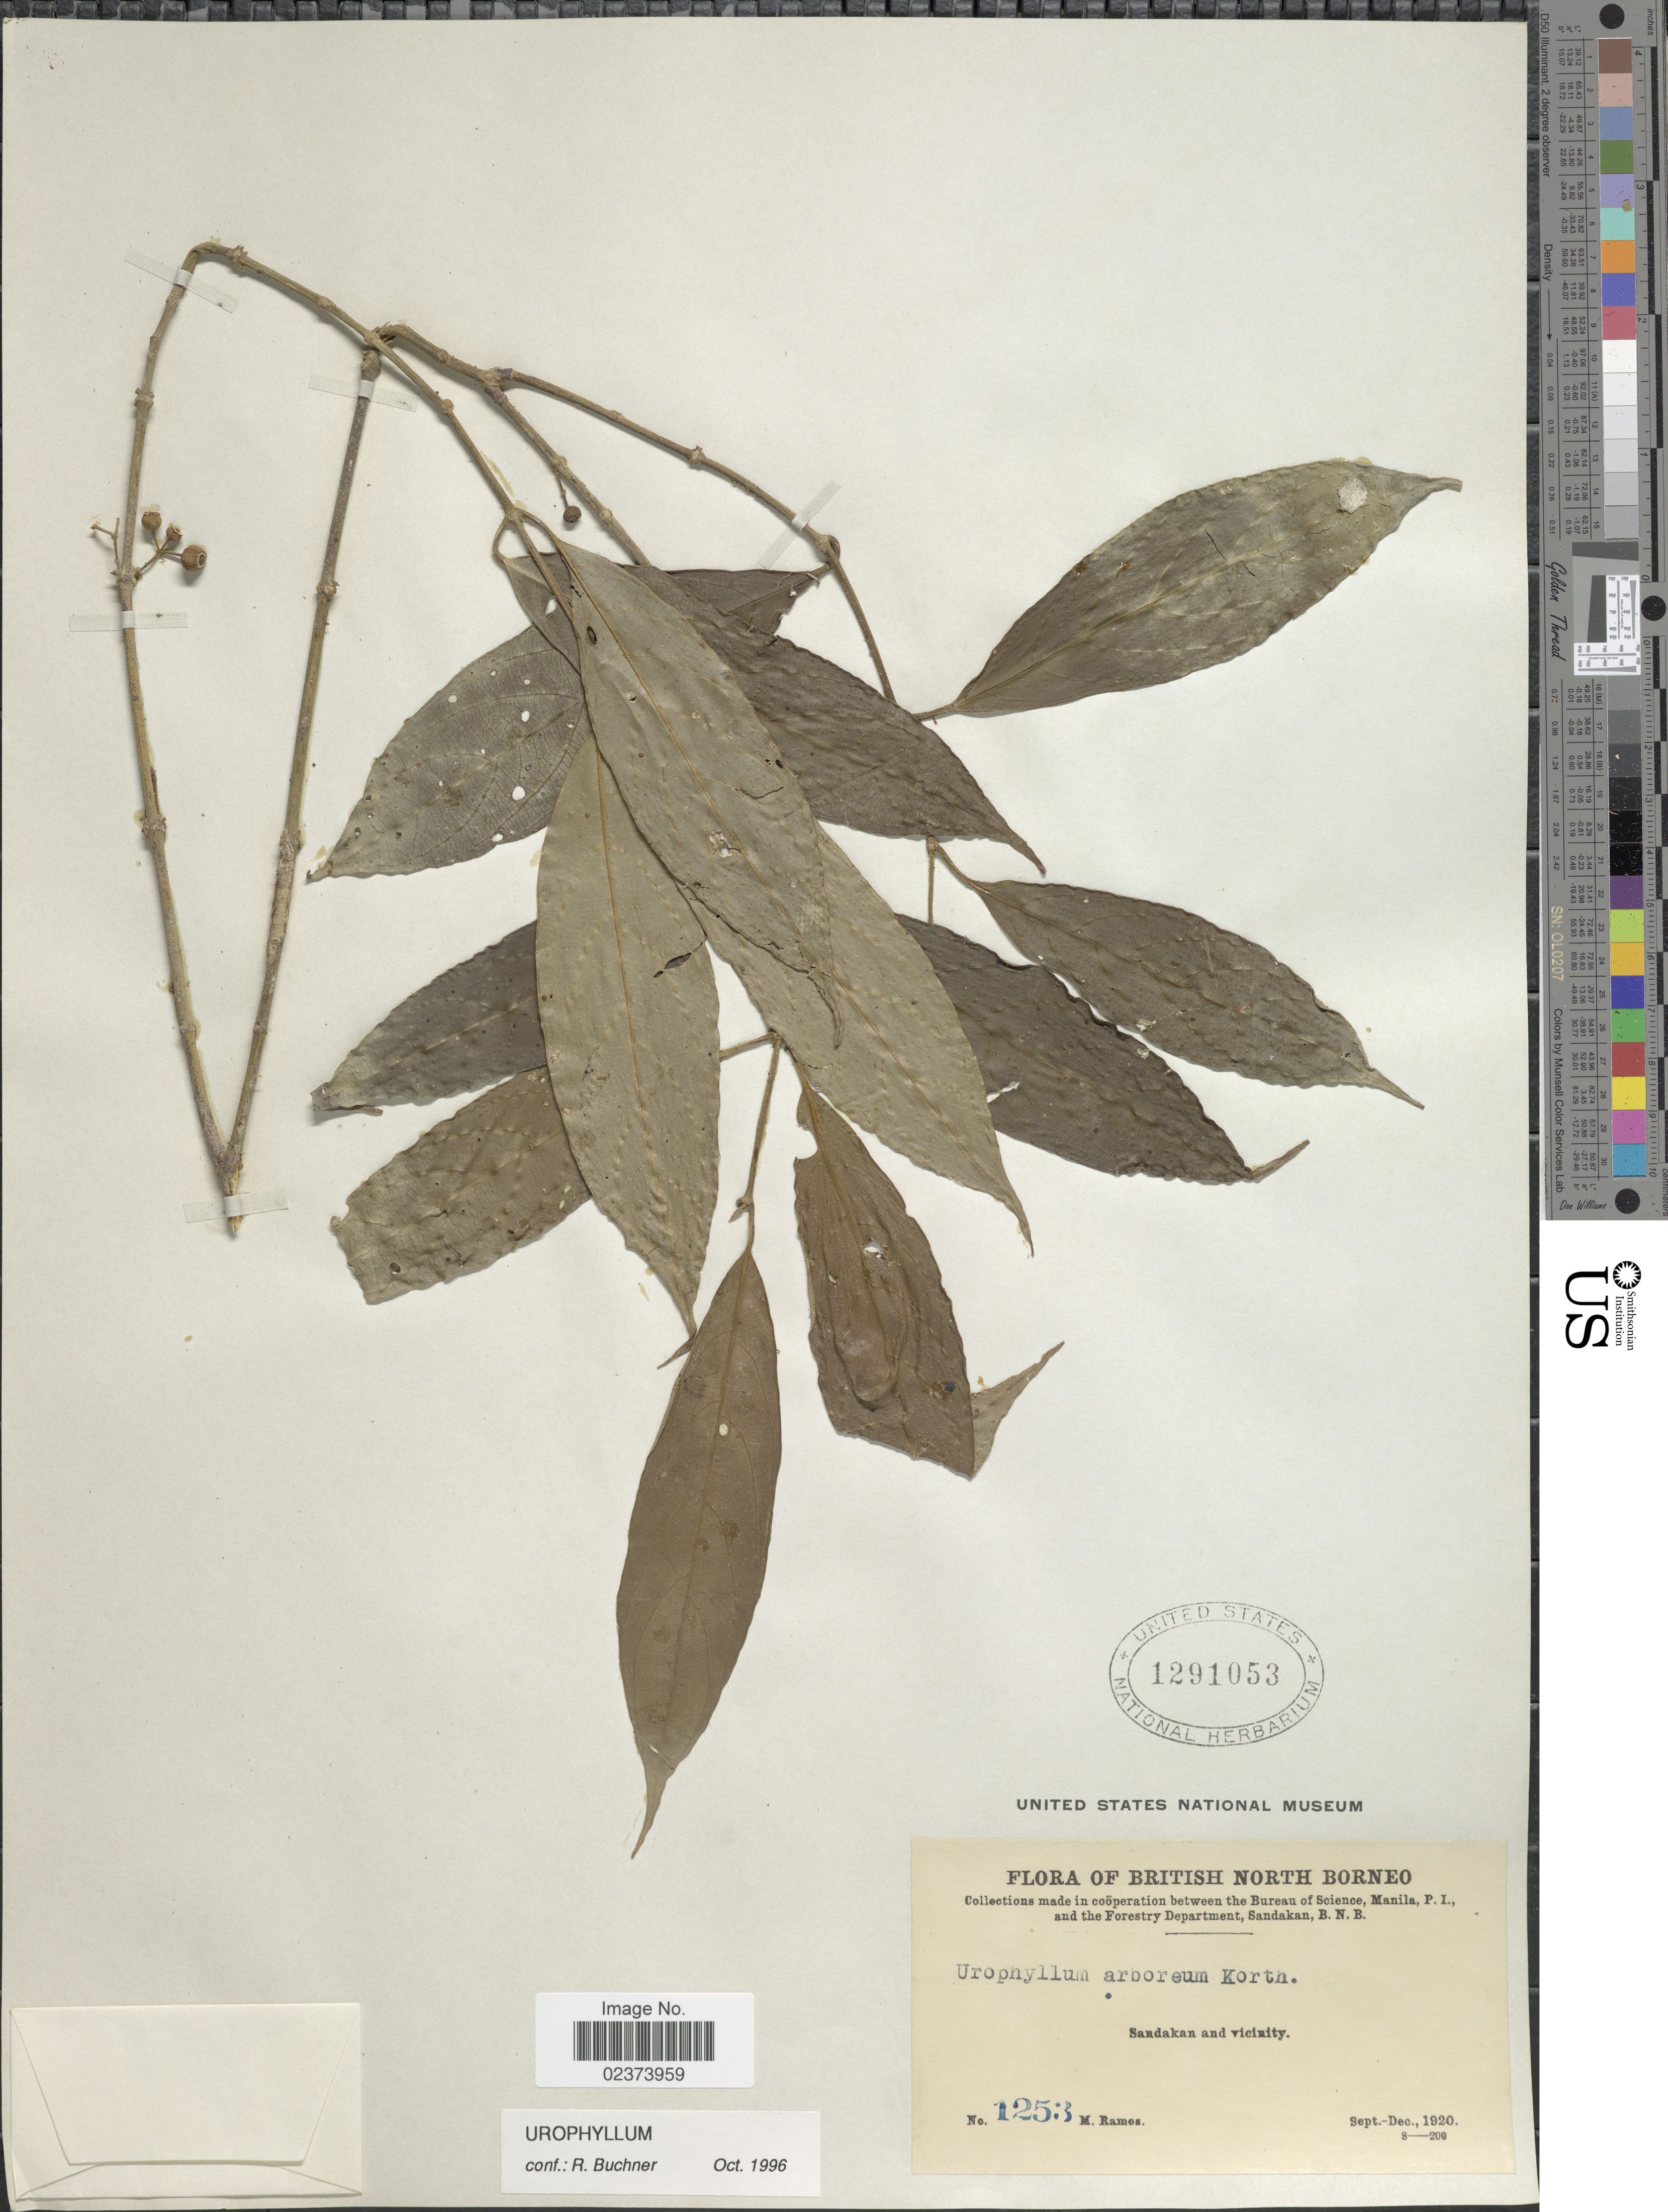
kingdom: Plantae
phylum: Tracheophyta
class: Magnoliopsida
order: Gentianales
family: Rubiaceae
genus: Urophyllum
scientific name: Urophyllum arboreum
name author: (Reinw. ex Blume) Korth.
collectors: M. Ramos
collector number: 1253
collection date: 1920-09/1920-12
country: Malaysia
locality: British North Borneo, Sandakan and vicinity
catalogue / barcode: US 1291053